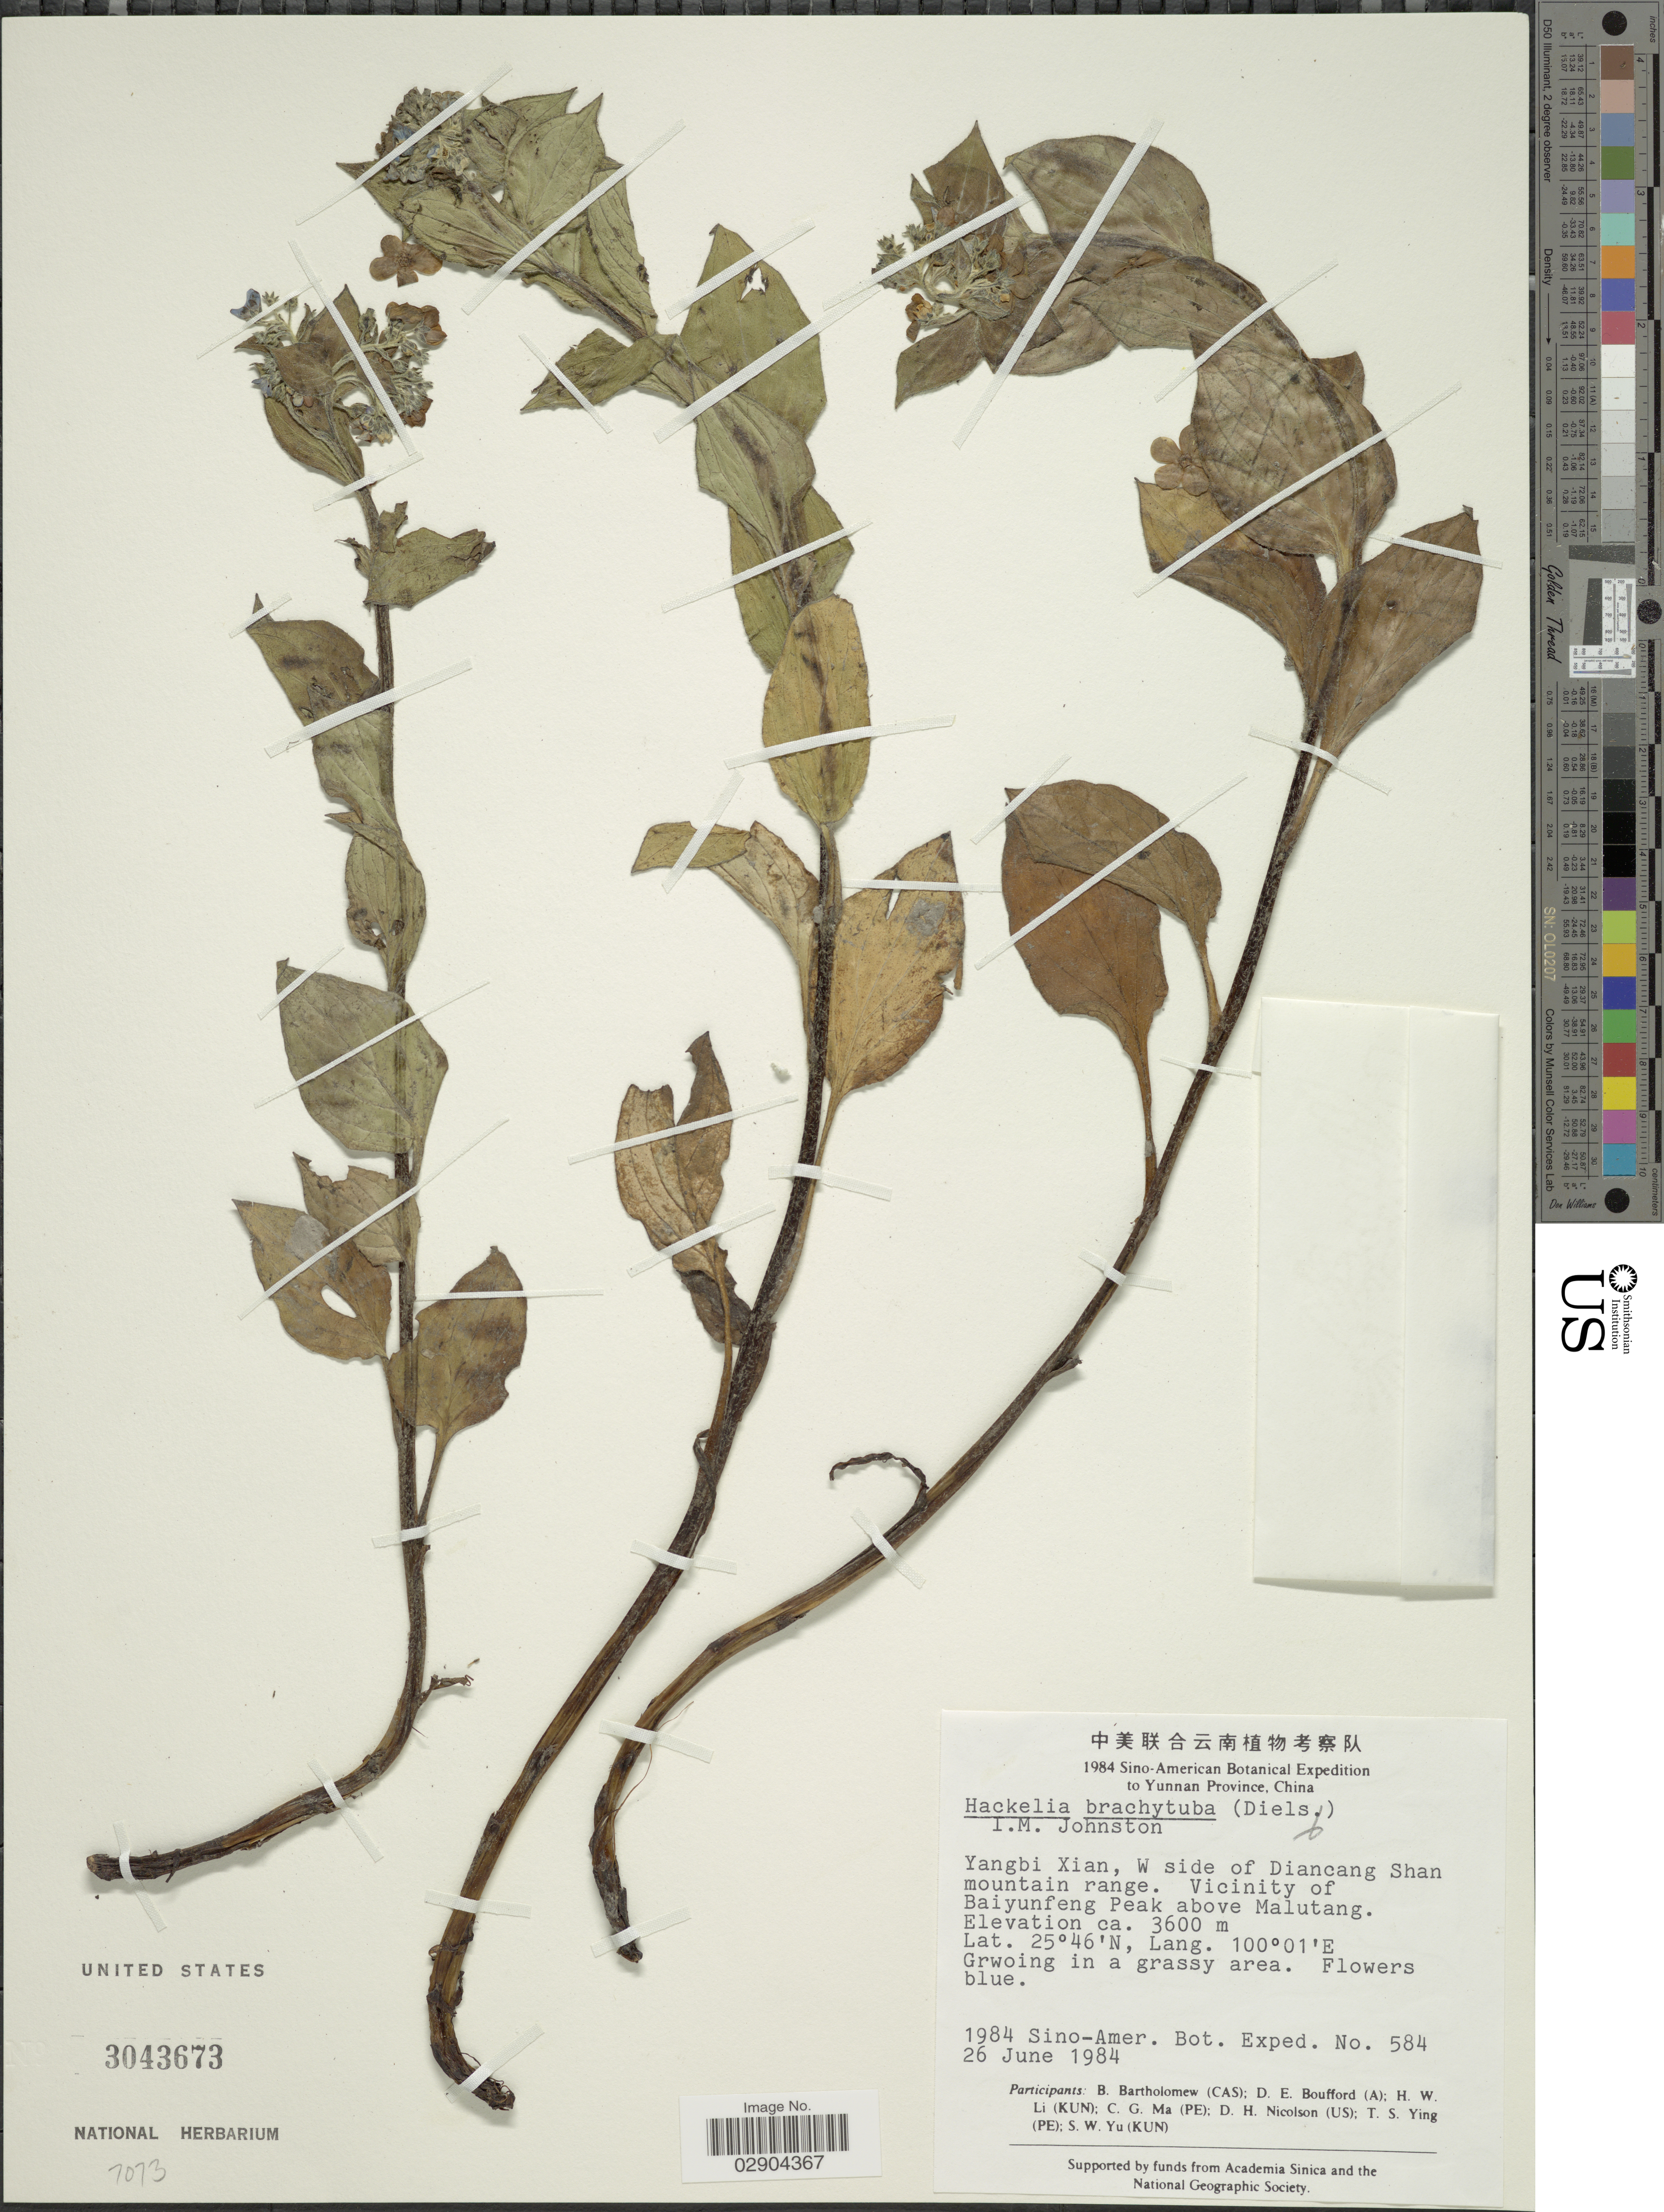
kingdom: Plantae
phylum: Tracheophyta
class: Magnoliopsida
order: Boraginales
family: Boraginaceae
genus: Hackelia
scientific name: Hackelia brachytuba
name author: (Diels) I.M. Johnst.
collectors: Sino-Amer. Bot. Exped. 1984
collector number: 584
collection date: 1984-06-26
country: China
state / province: Yunnan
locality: Yunnan Province. Yangbi Xian, W side of Diancang Shan mountain range. Vicinity of Baiyunfeng Peak above Malutang.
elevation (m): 3600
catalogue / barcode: US 3043673